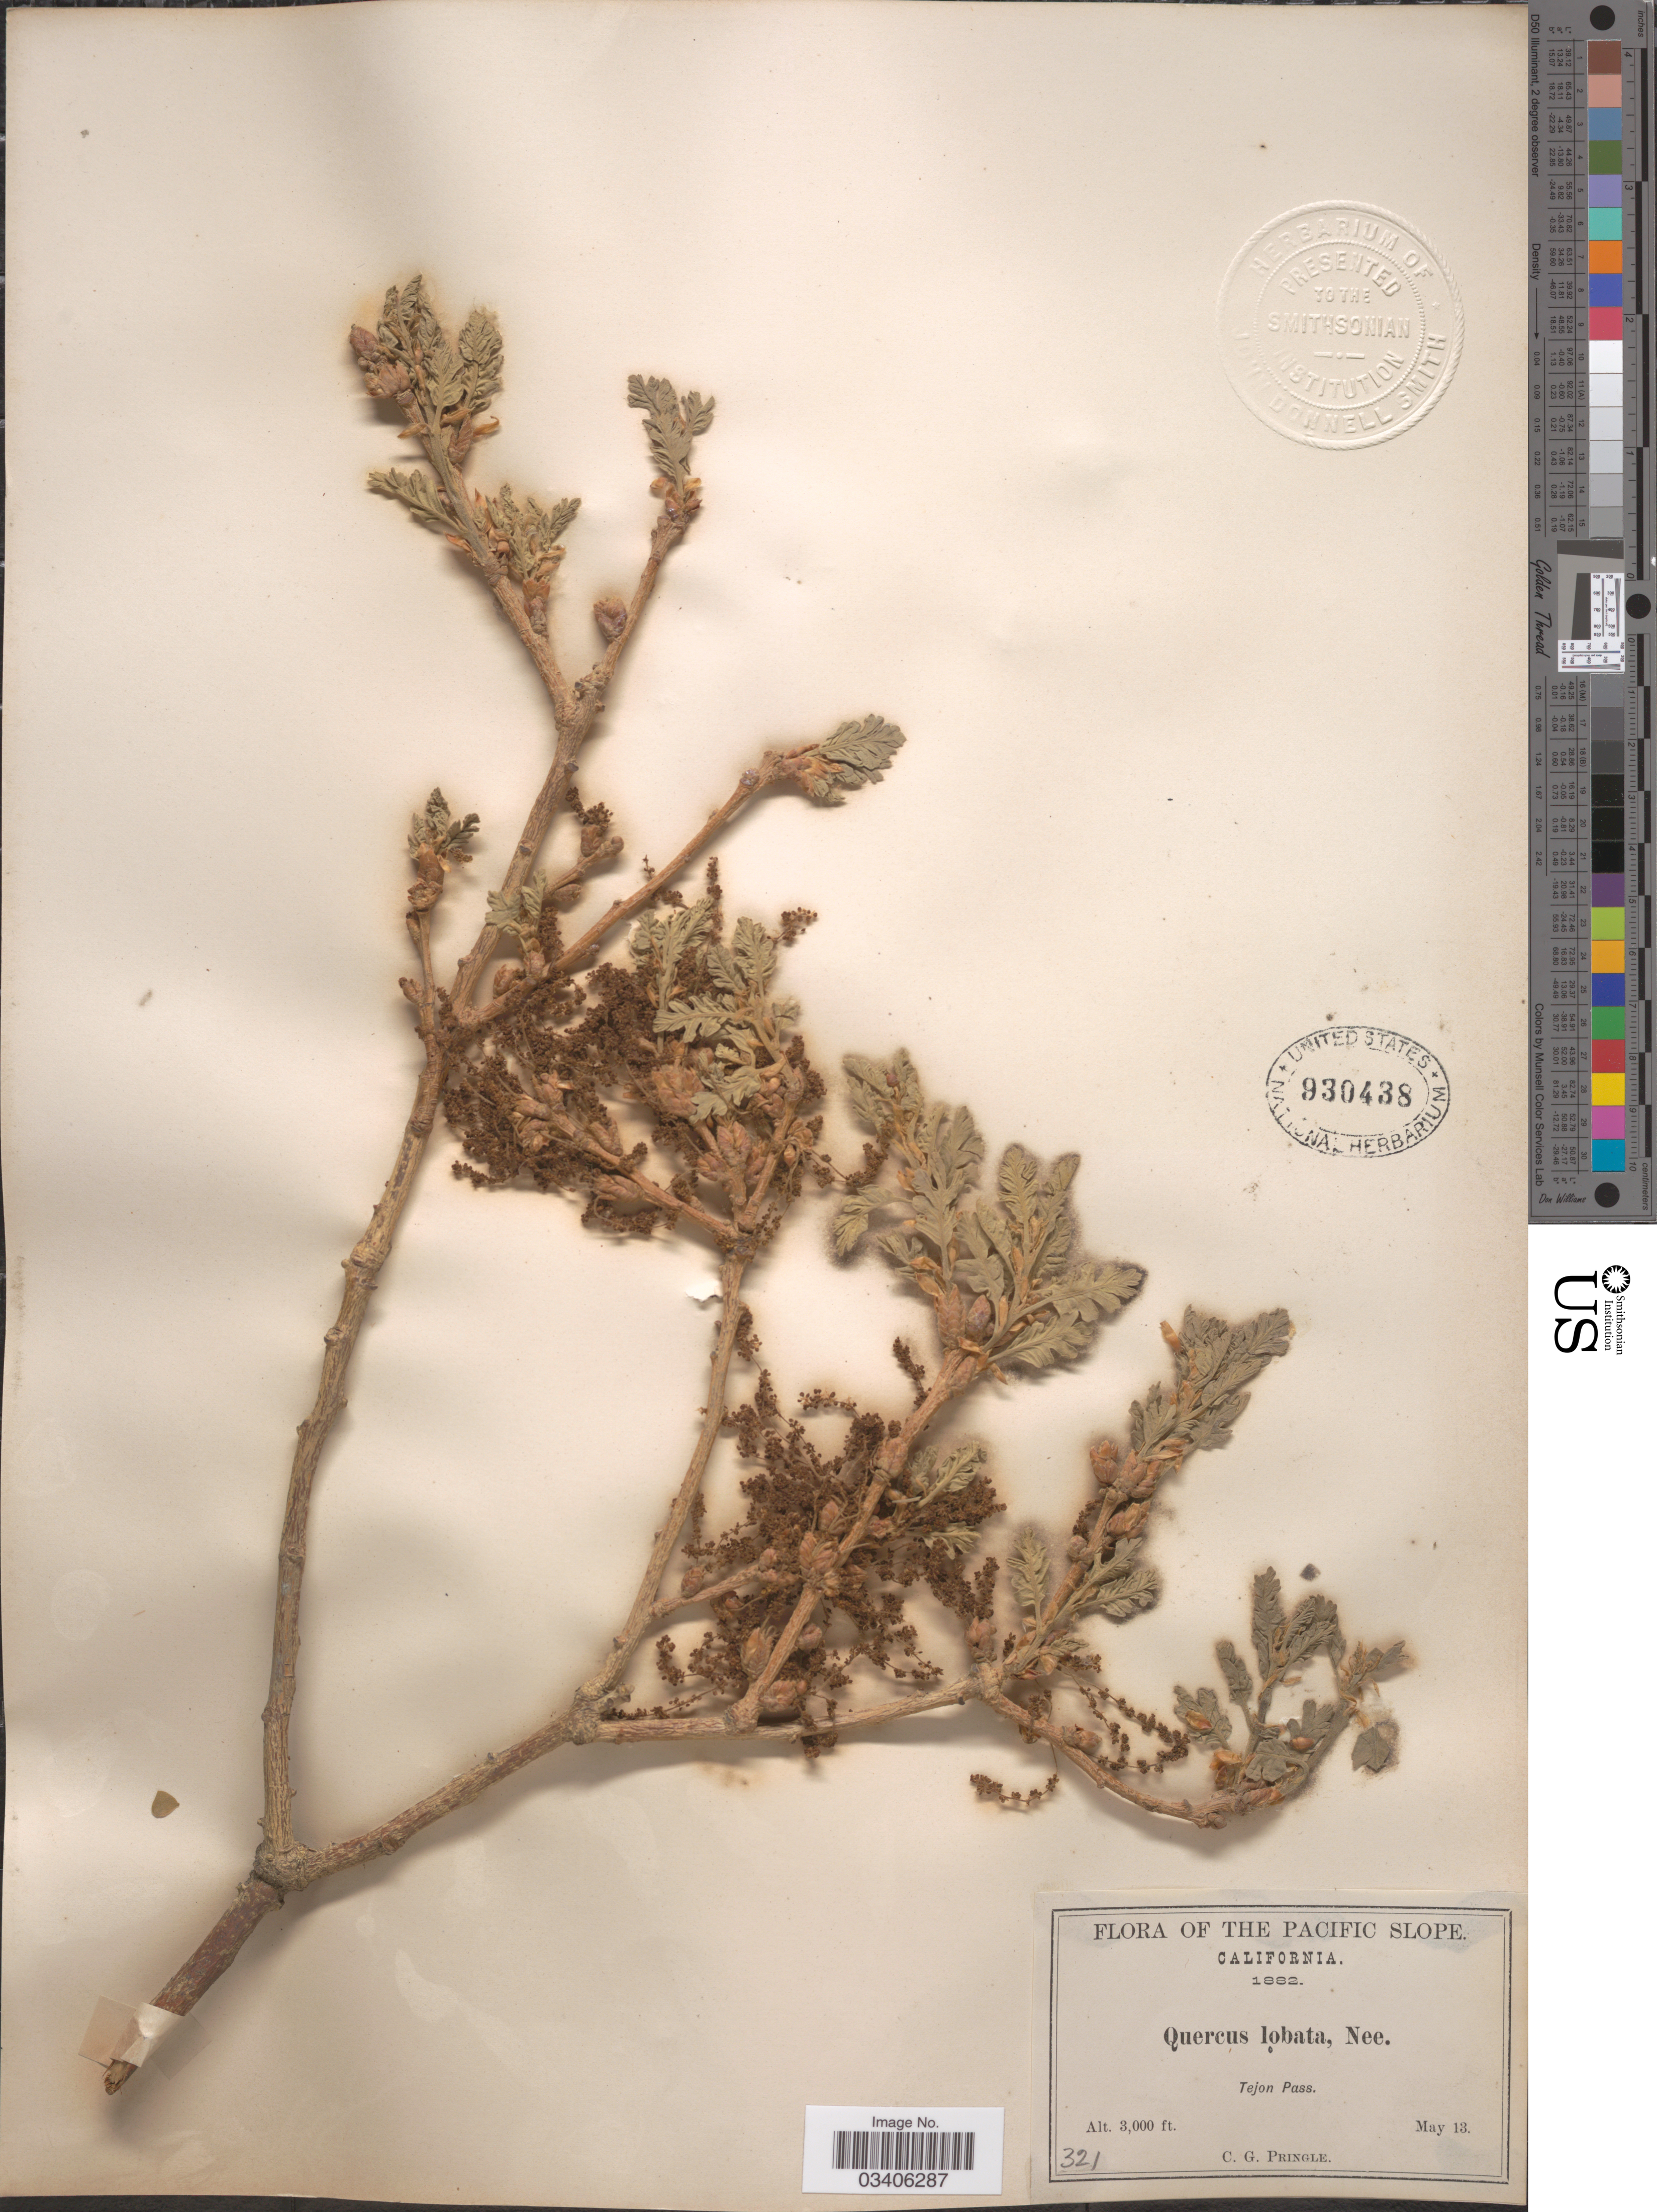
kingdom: Plantae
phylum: Tracheophyta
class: Magnoliopsida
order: Fagales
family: Fagaceae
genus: Quercus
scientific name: Quercus lobata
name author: Née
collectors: C. G. Pringle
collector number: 321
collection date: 1882-05-13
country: United States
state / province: California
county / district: Kern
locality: The Pacific Slope. Tejon Pass.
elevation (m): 914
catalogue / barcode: US 930438